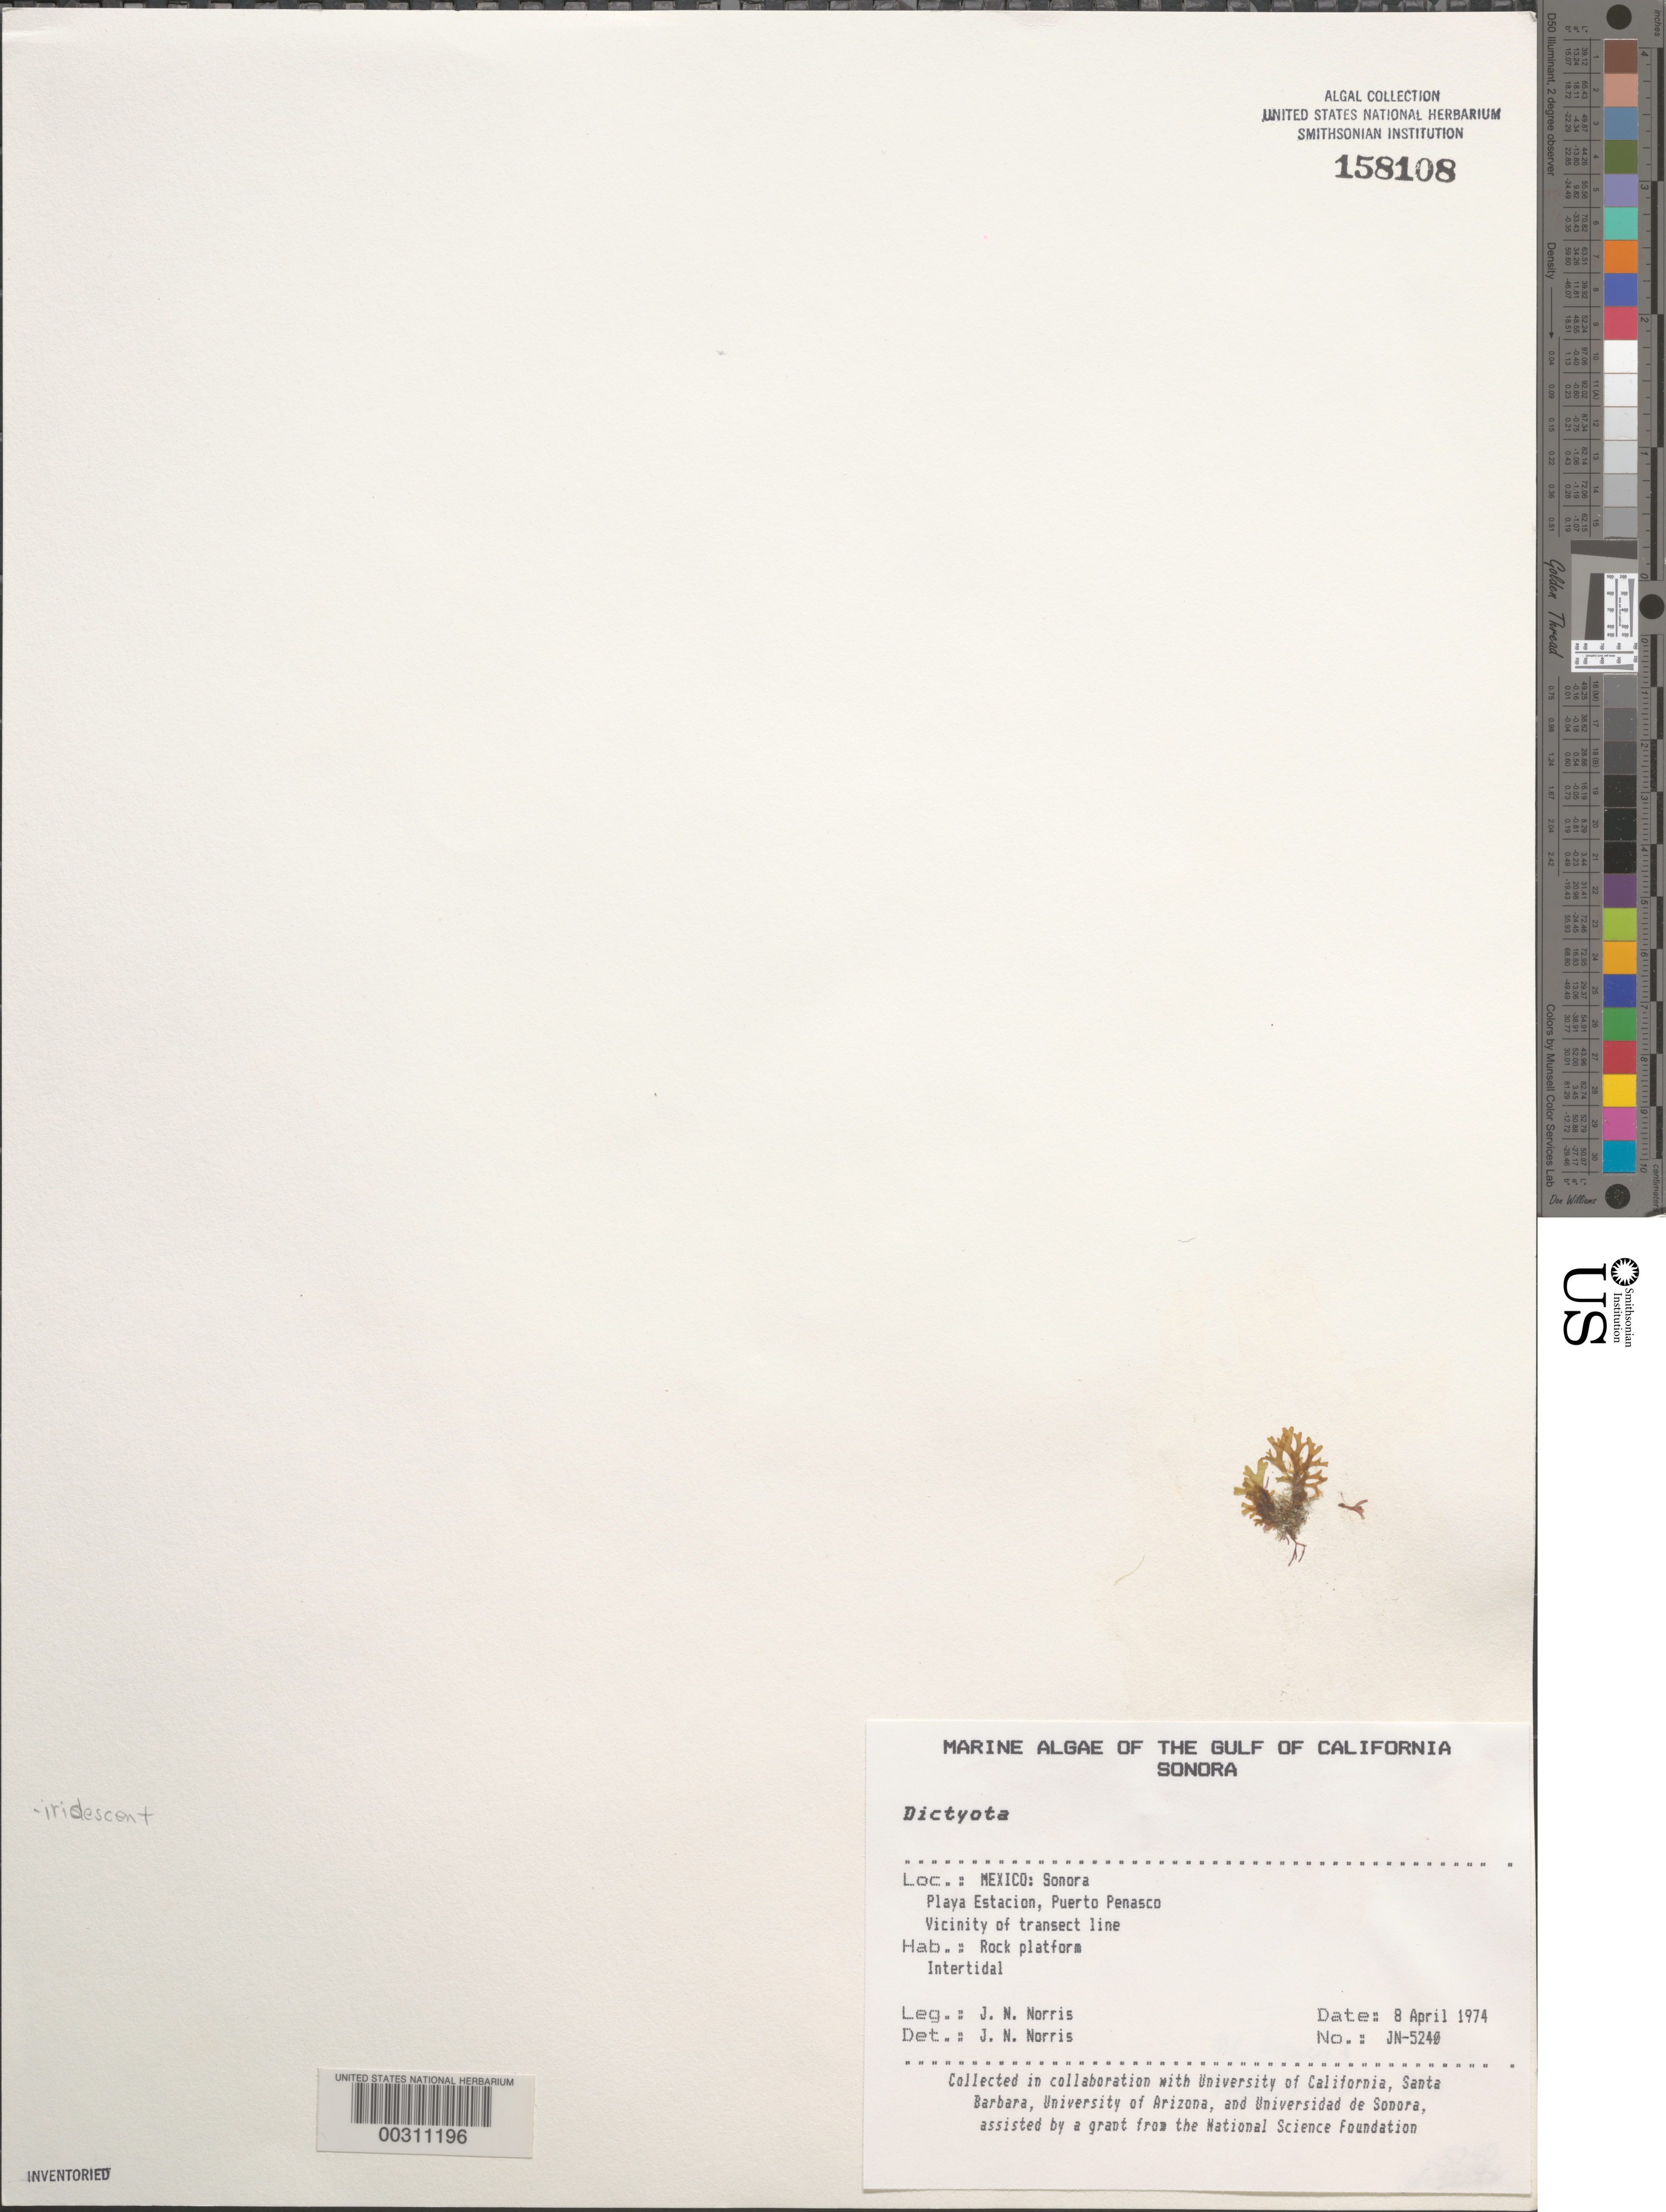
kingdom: Chromista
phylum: Ochrophyta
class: Phaeophyceae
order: Dictyotales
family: Dictyotaceae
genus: Dictyota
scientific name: Dictyota sp.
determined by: Norris, James N.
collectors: J. N. Norris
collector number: JN-5240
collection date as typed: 08 Apr 1974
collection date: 1974-04-08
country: Mexico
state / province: Sonora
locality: Playa Estacion, Puerto Penasco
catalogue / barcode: US 158108